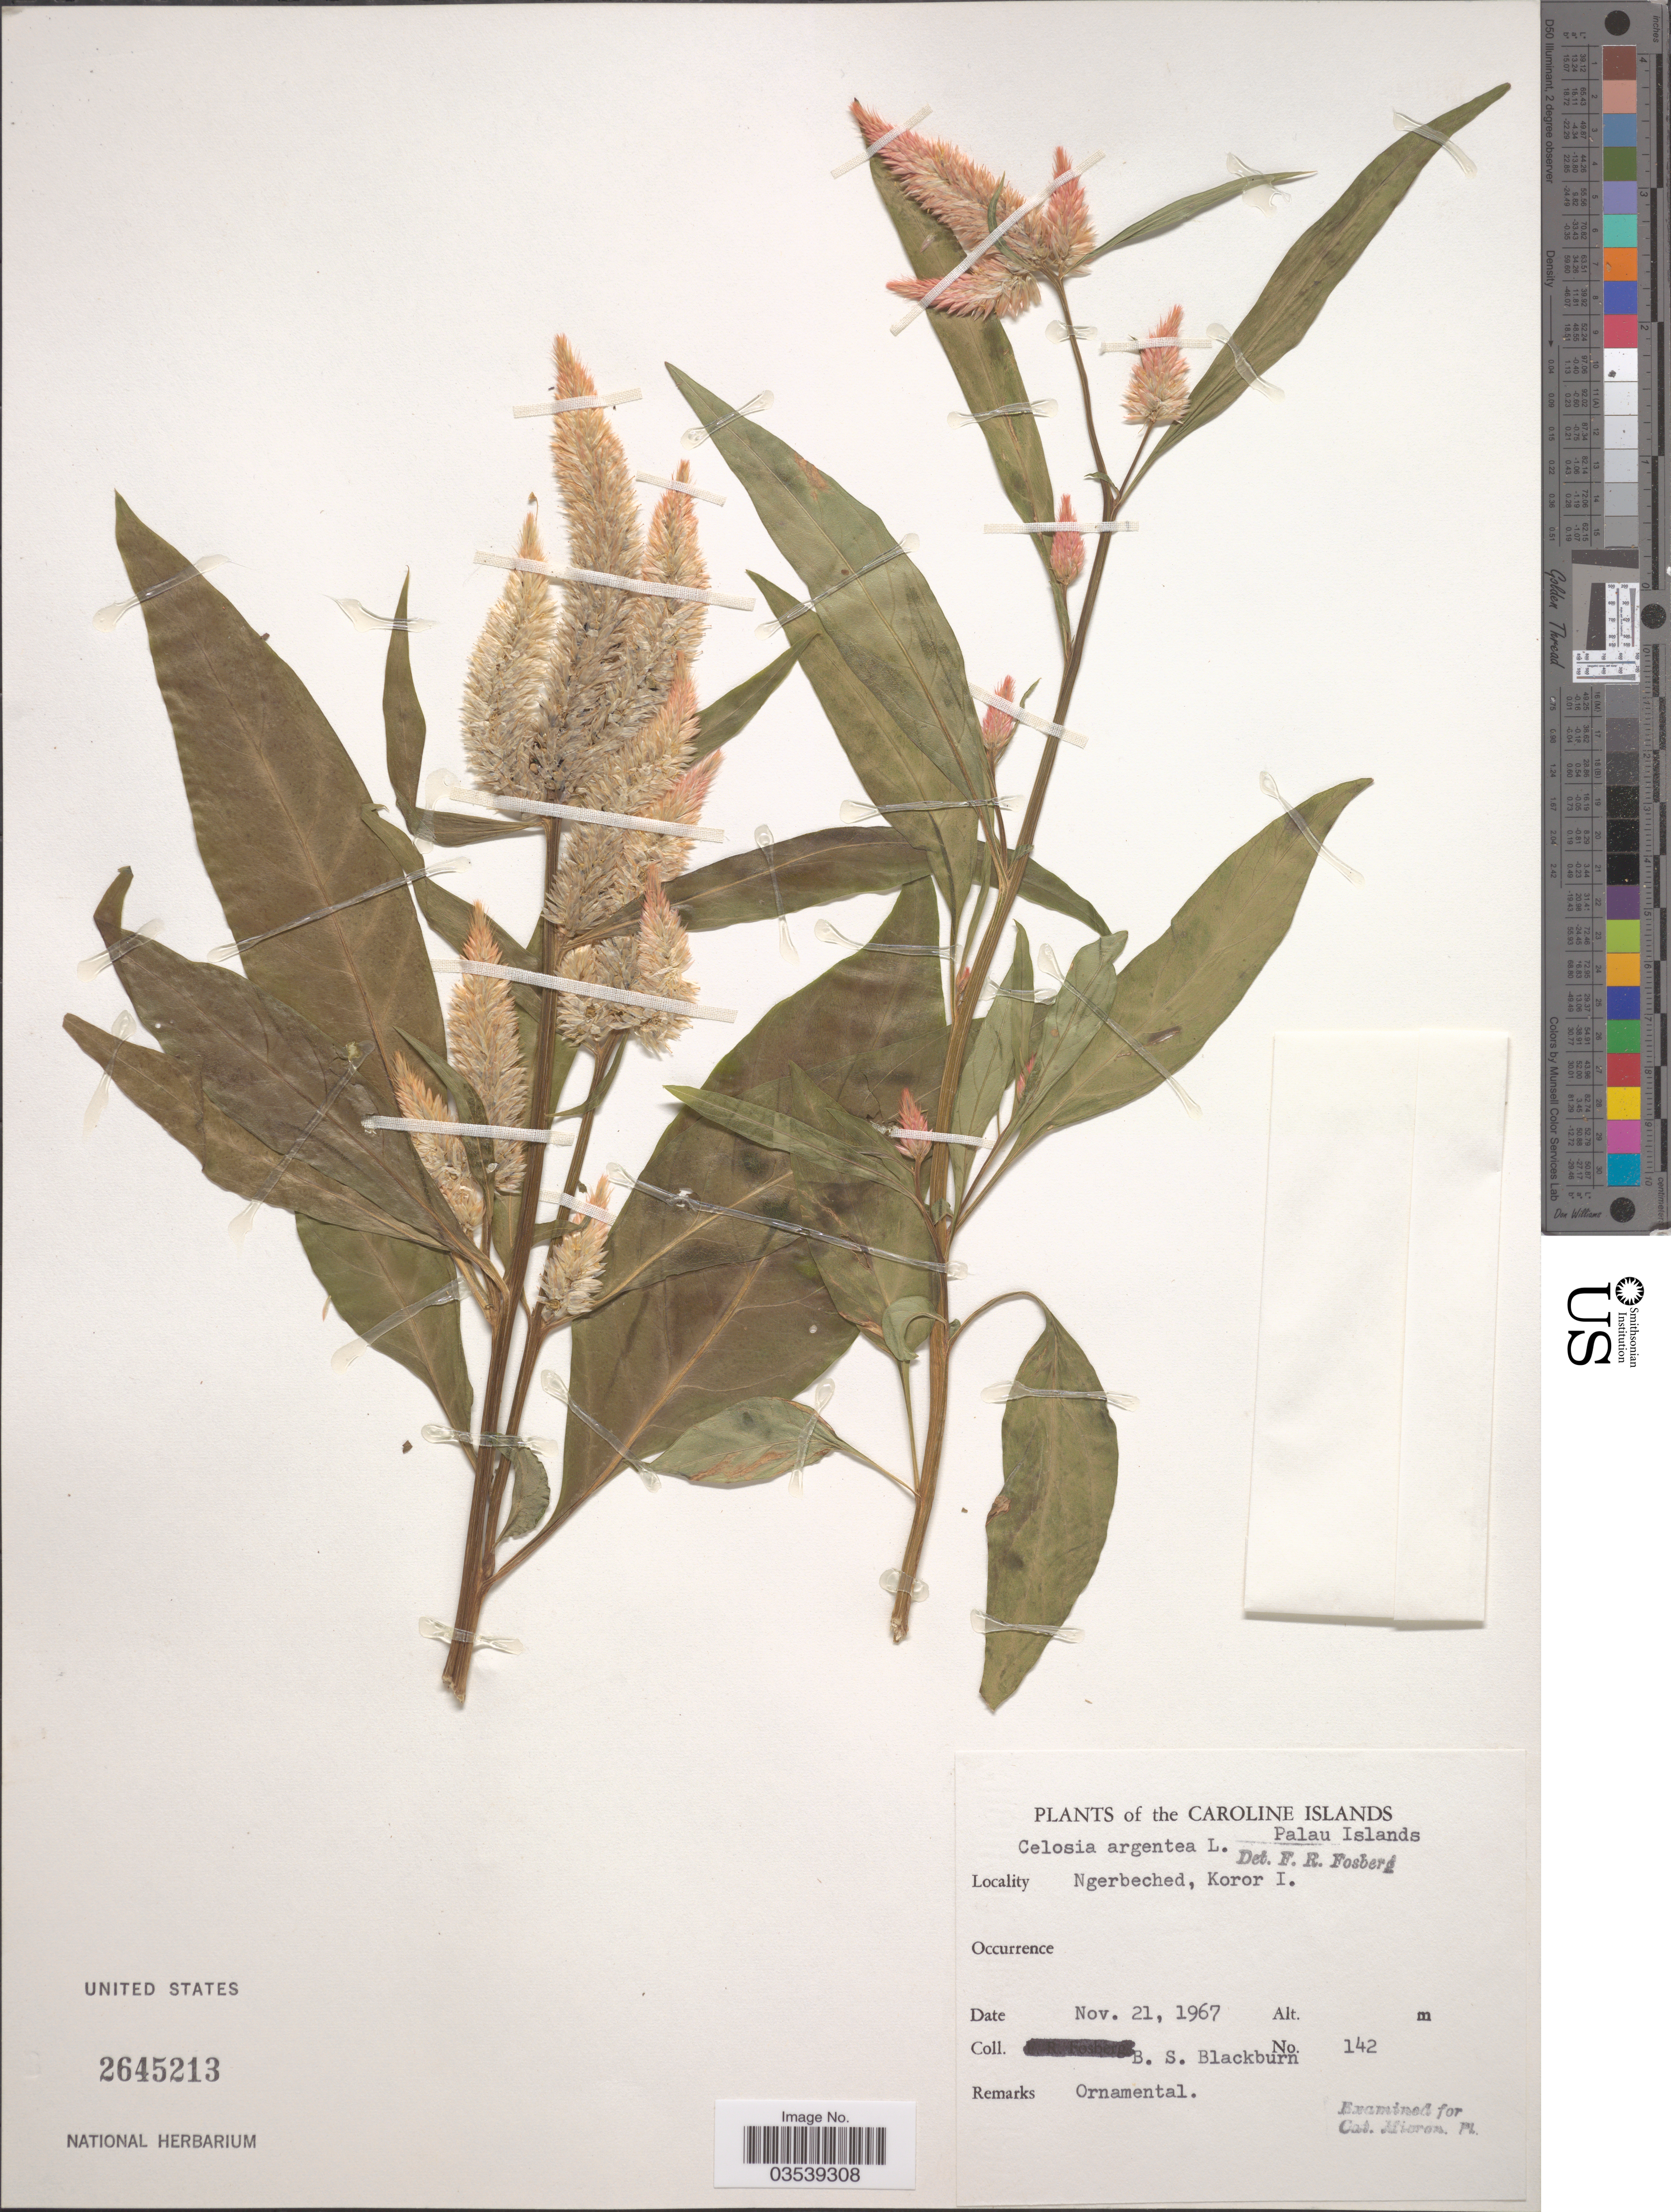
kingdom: Plantae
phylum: Tracheophyta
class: Magnoliopsida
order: Caryophyllales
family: Amaranthaceae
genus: Celosia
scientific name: Celosia argentea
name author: L.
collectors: B. S. Blackburn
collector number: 142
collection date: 1967-11-21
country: Palau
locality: The Caroline Islands. Palau Islands. Ngerbeches, Koror I.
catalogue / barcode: US 2645213